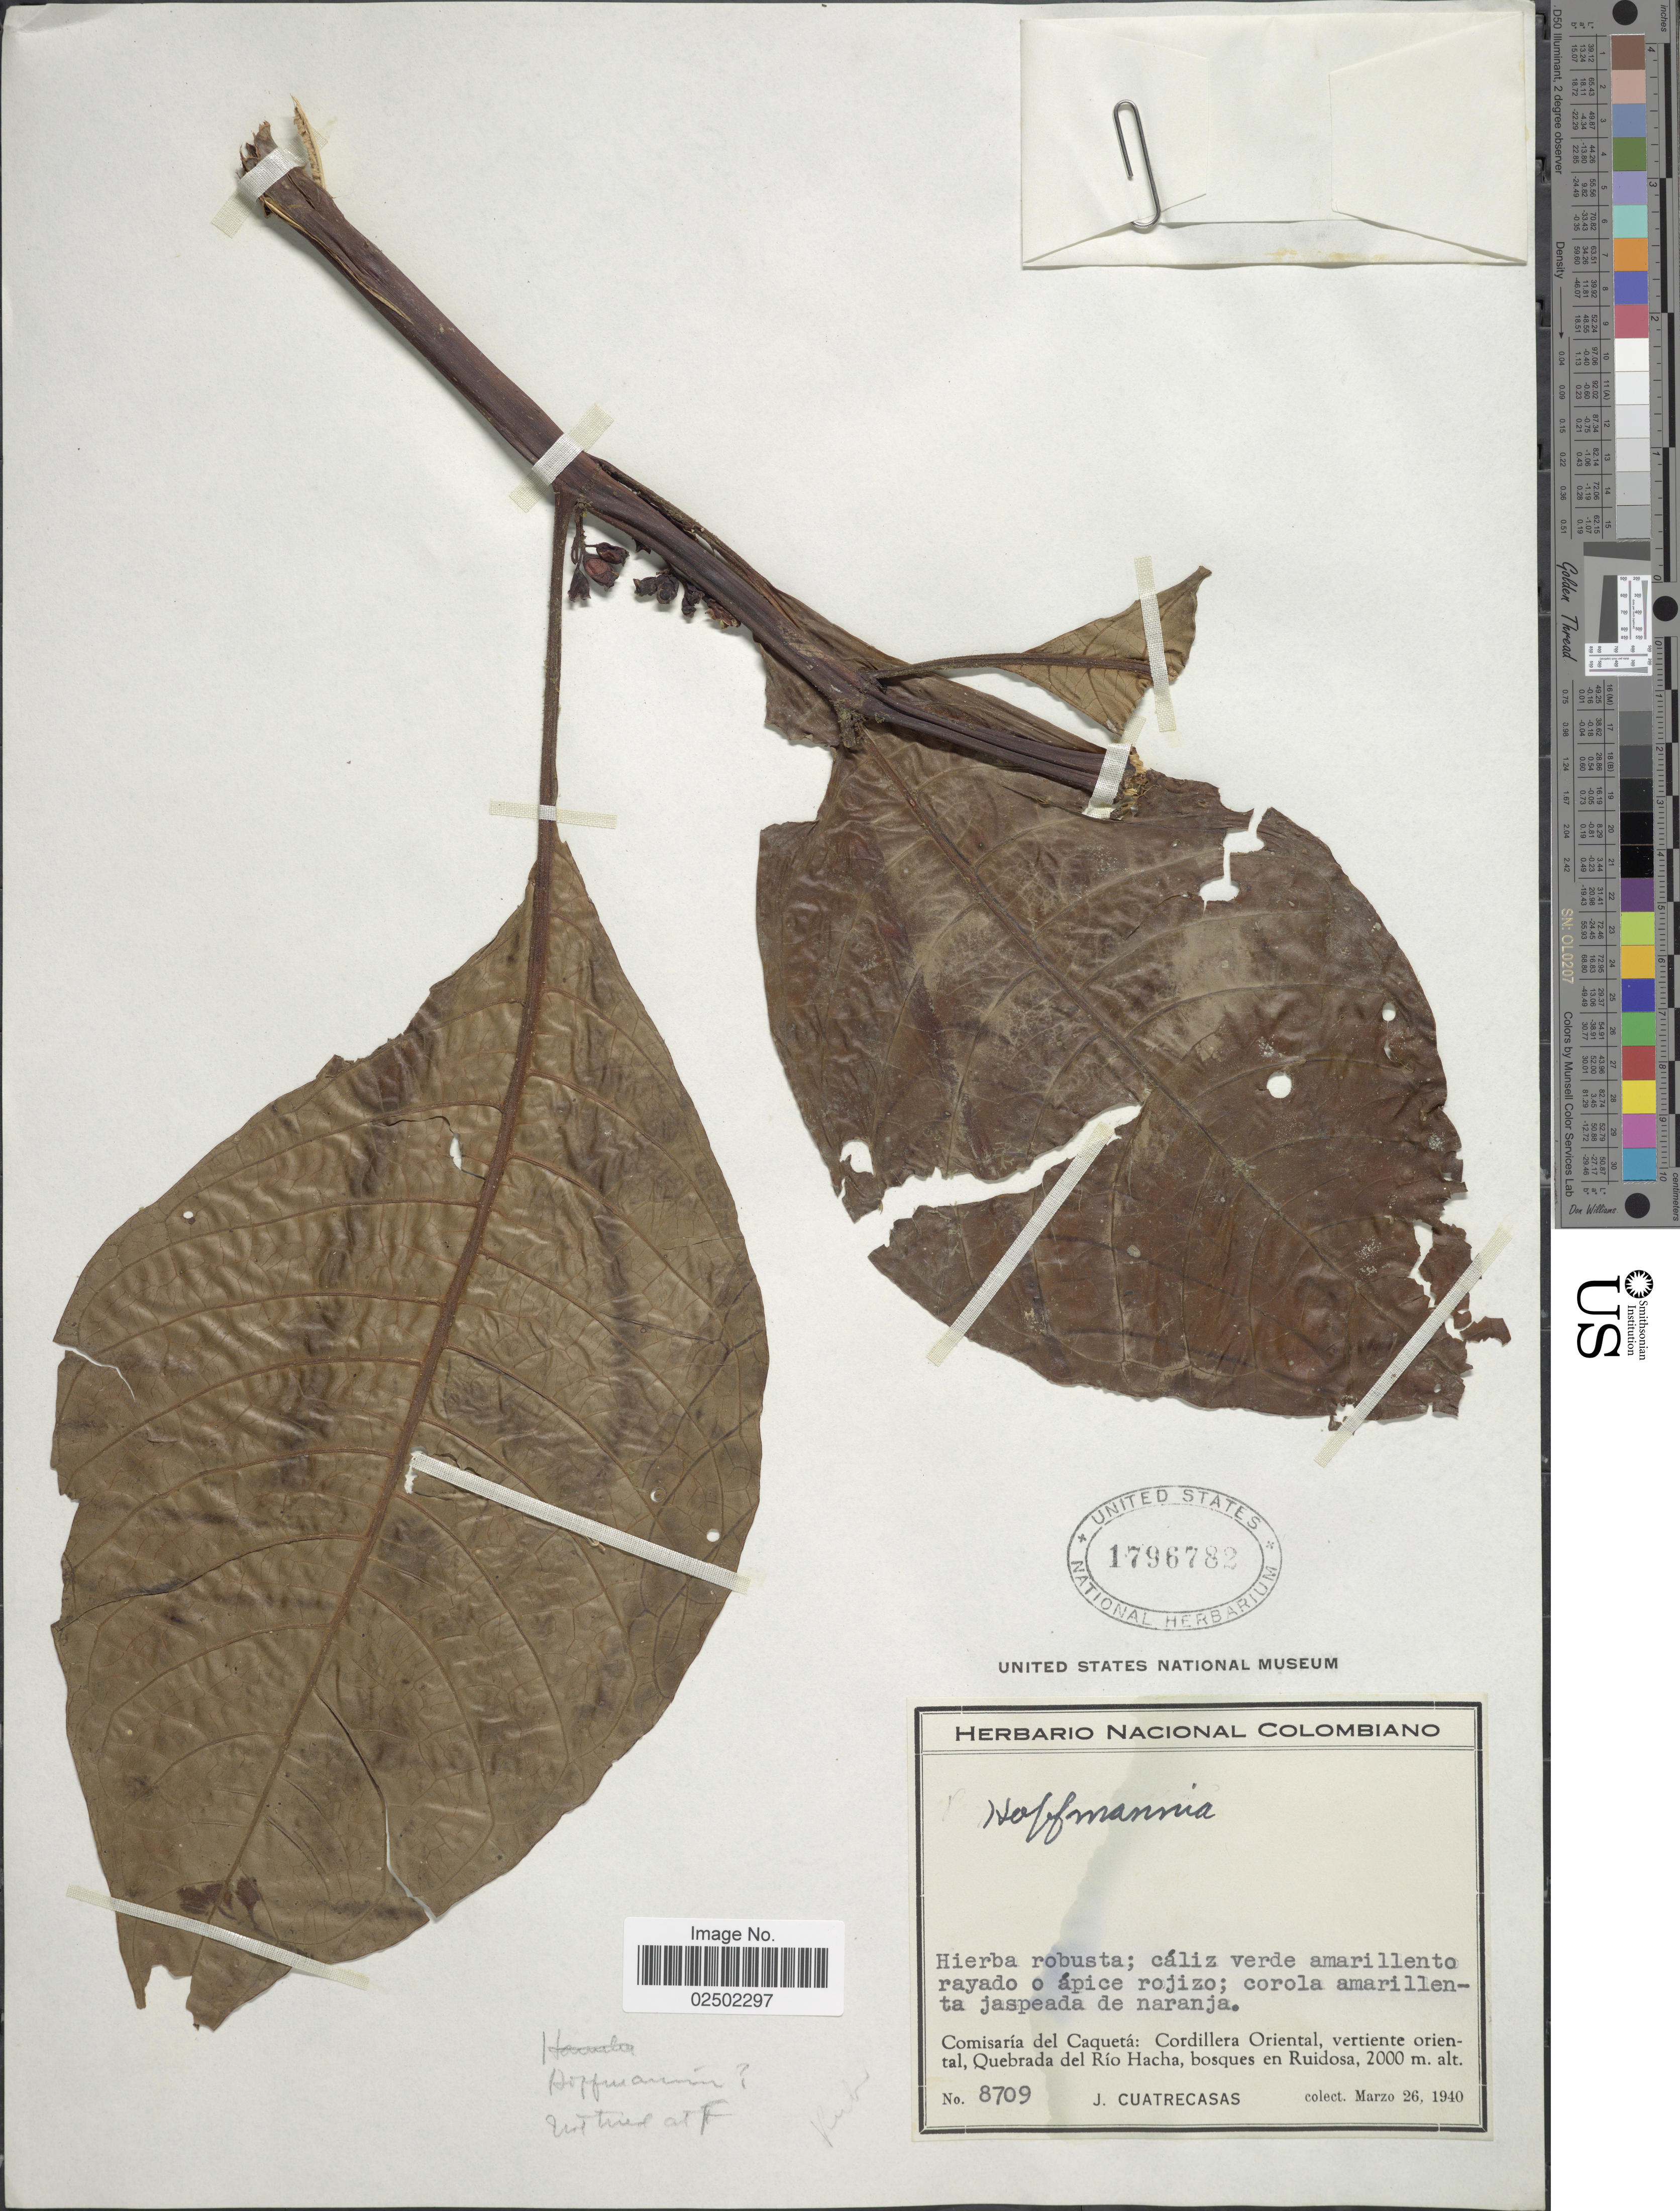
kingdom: Plantae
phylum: Tracheophyta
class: Magnoliopsida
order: Gentianales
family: Rubiaceae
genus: Hoffmannia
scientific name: Hoffmannia sp.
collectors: J. Cuatrecasas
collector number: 8709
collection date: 1940-03-26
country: Colombia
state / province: Caquetá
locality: Comisaria del Caquete: Cordillera Oriental, vertiente oriental, Quebrada del Rio Hacha, bosques en Ruidosa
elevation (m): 2000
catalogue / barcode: US 1796782